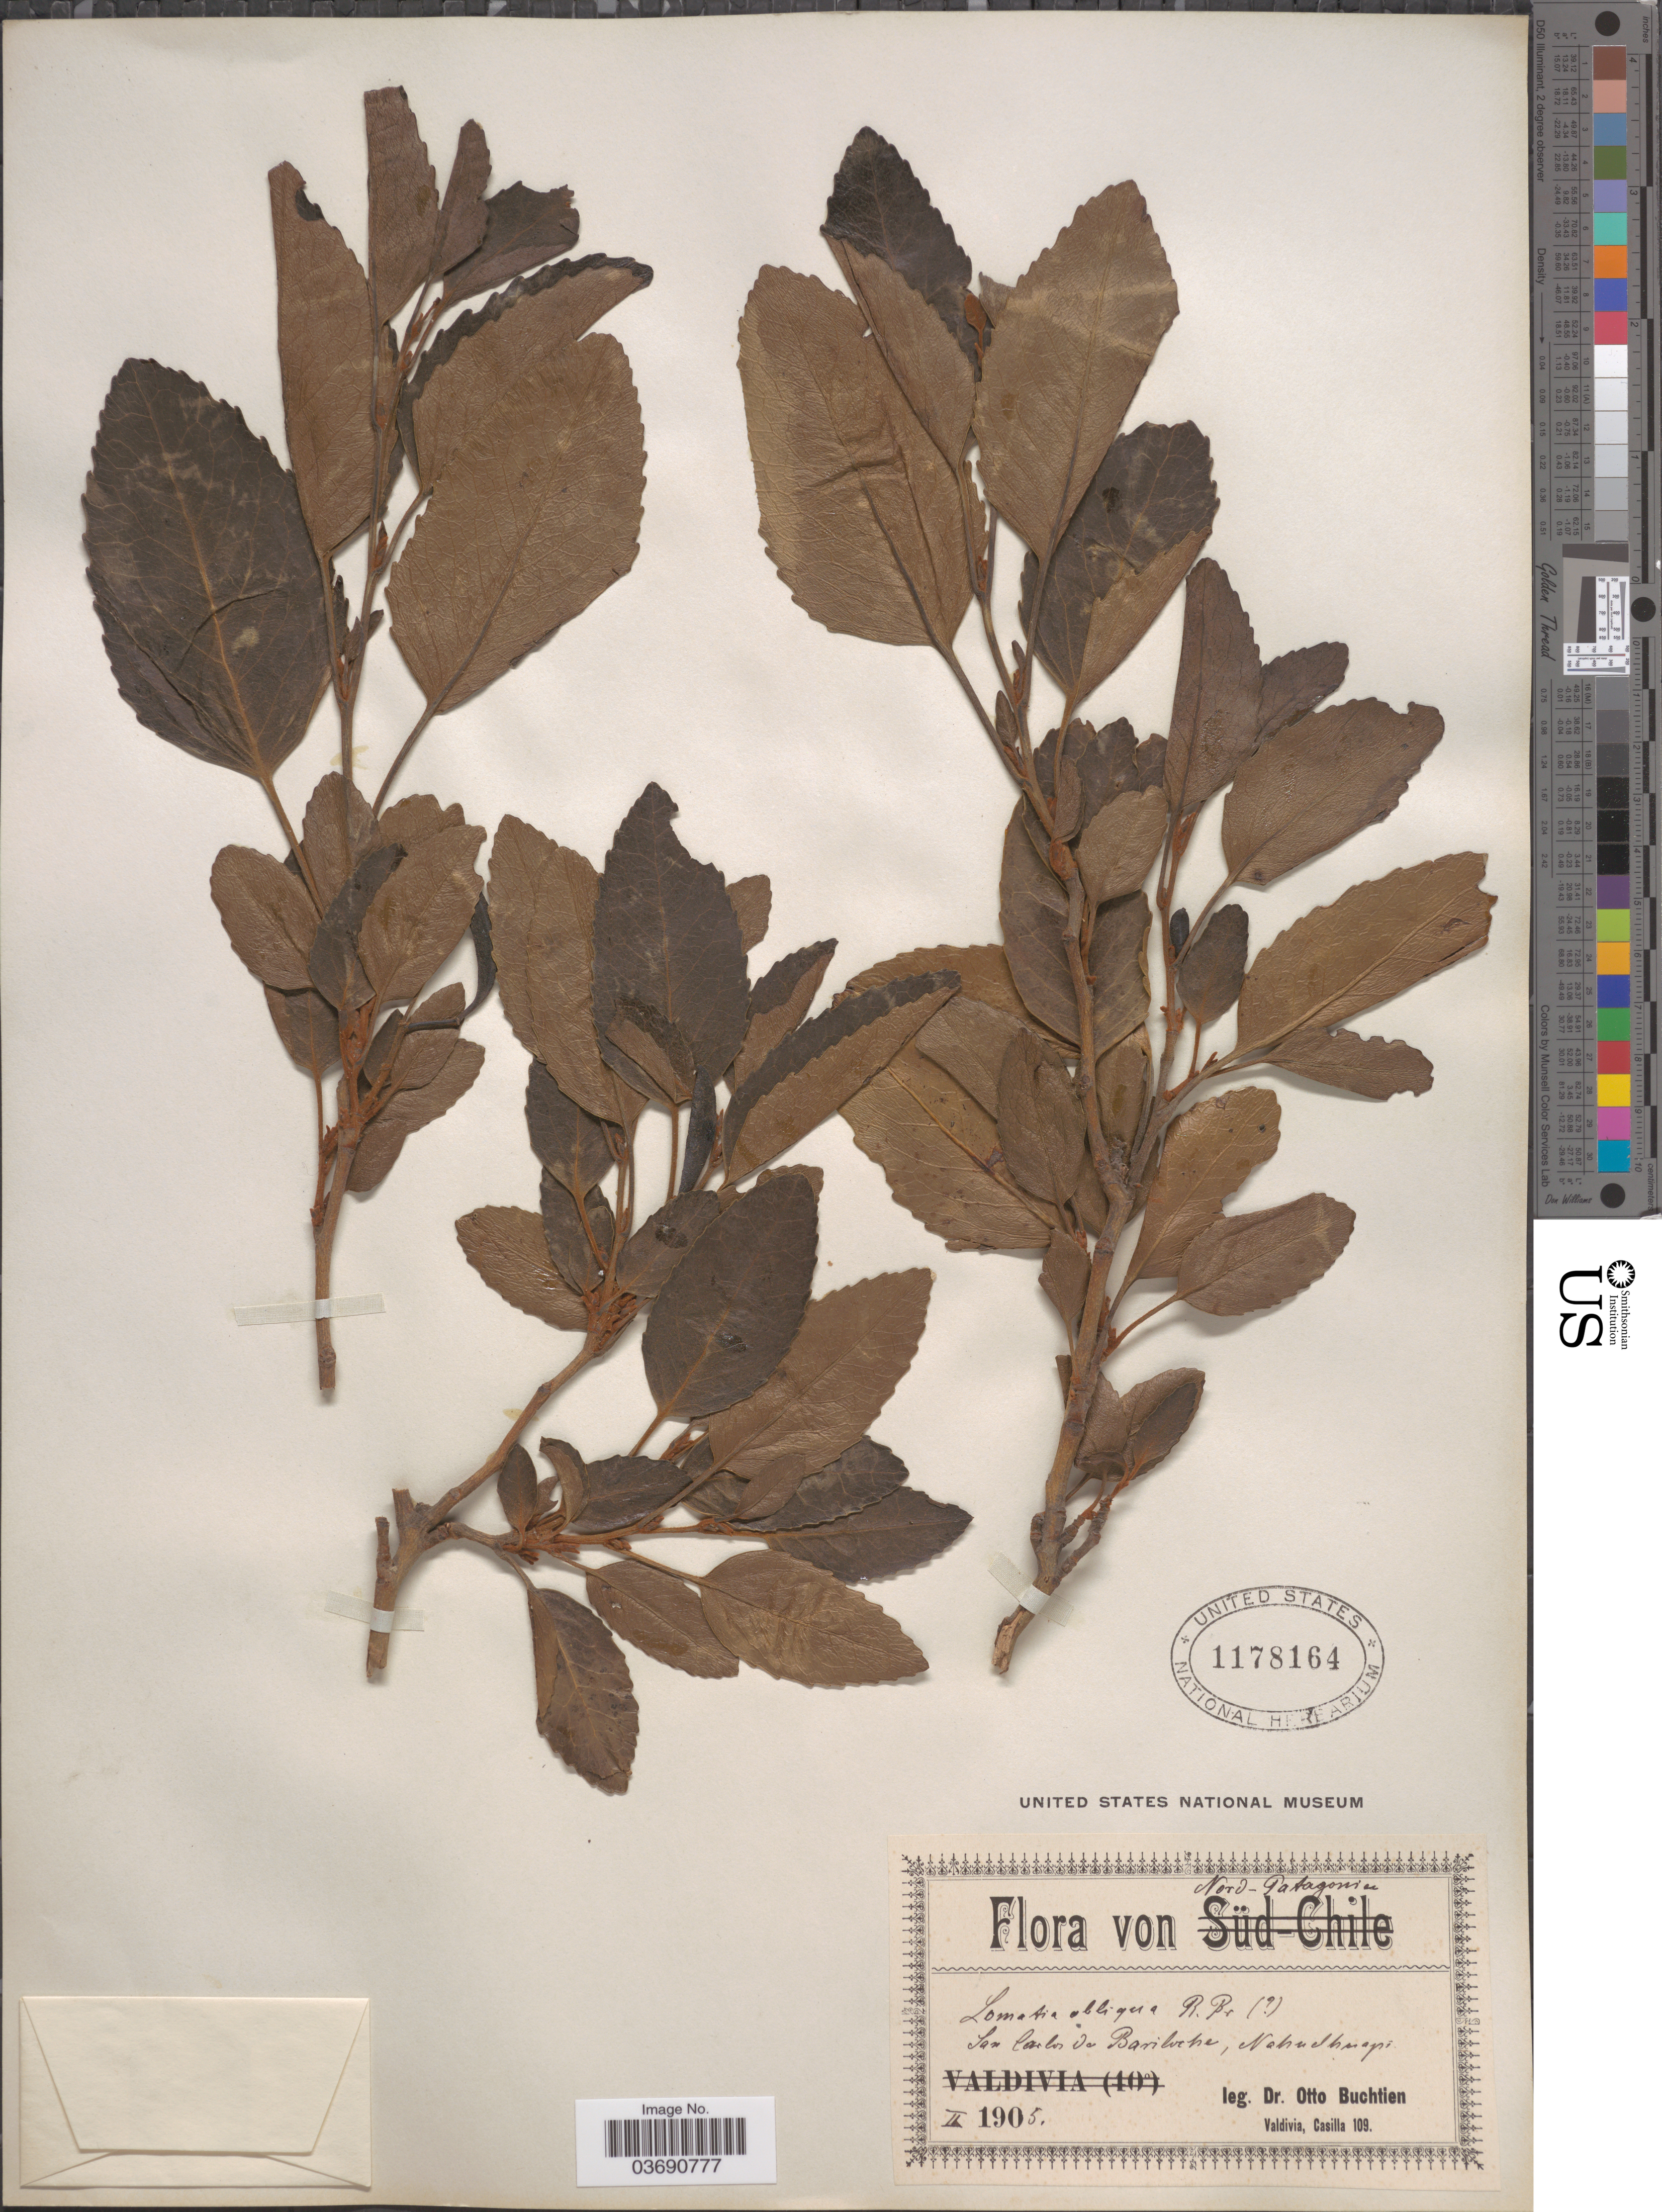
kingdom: Plantae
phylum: Tracheophyta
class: Magnoliopsida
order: Proteales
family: Proteaceae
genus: Lomatia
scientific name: Lomatia hirsuta subsp. obliqua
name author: (Ruiz & Pav.) R.T. Penn.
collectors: O. Buchtien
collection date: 1905-02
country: Argentina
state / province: Río Negro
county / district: Bariloche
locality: Nord-Patagonia. San Carlos de Bariloche, Nahuelhuapi.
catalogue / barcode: US 1178164